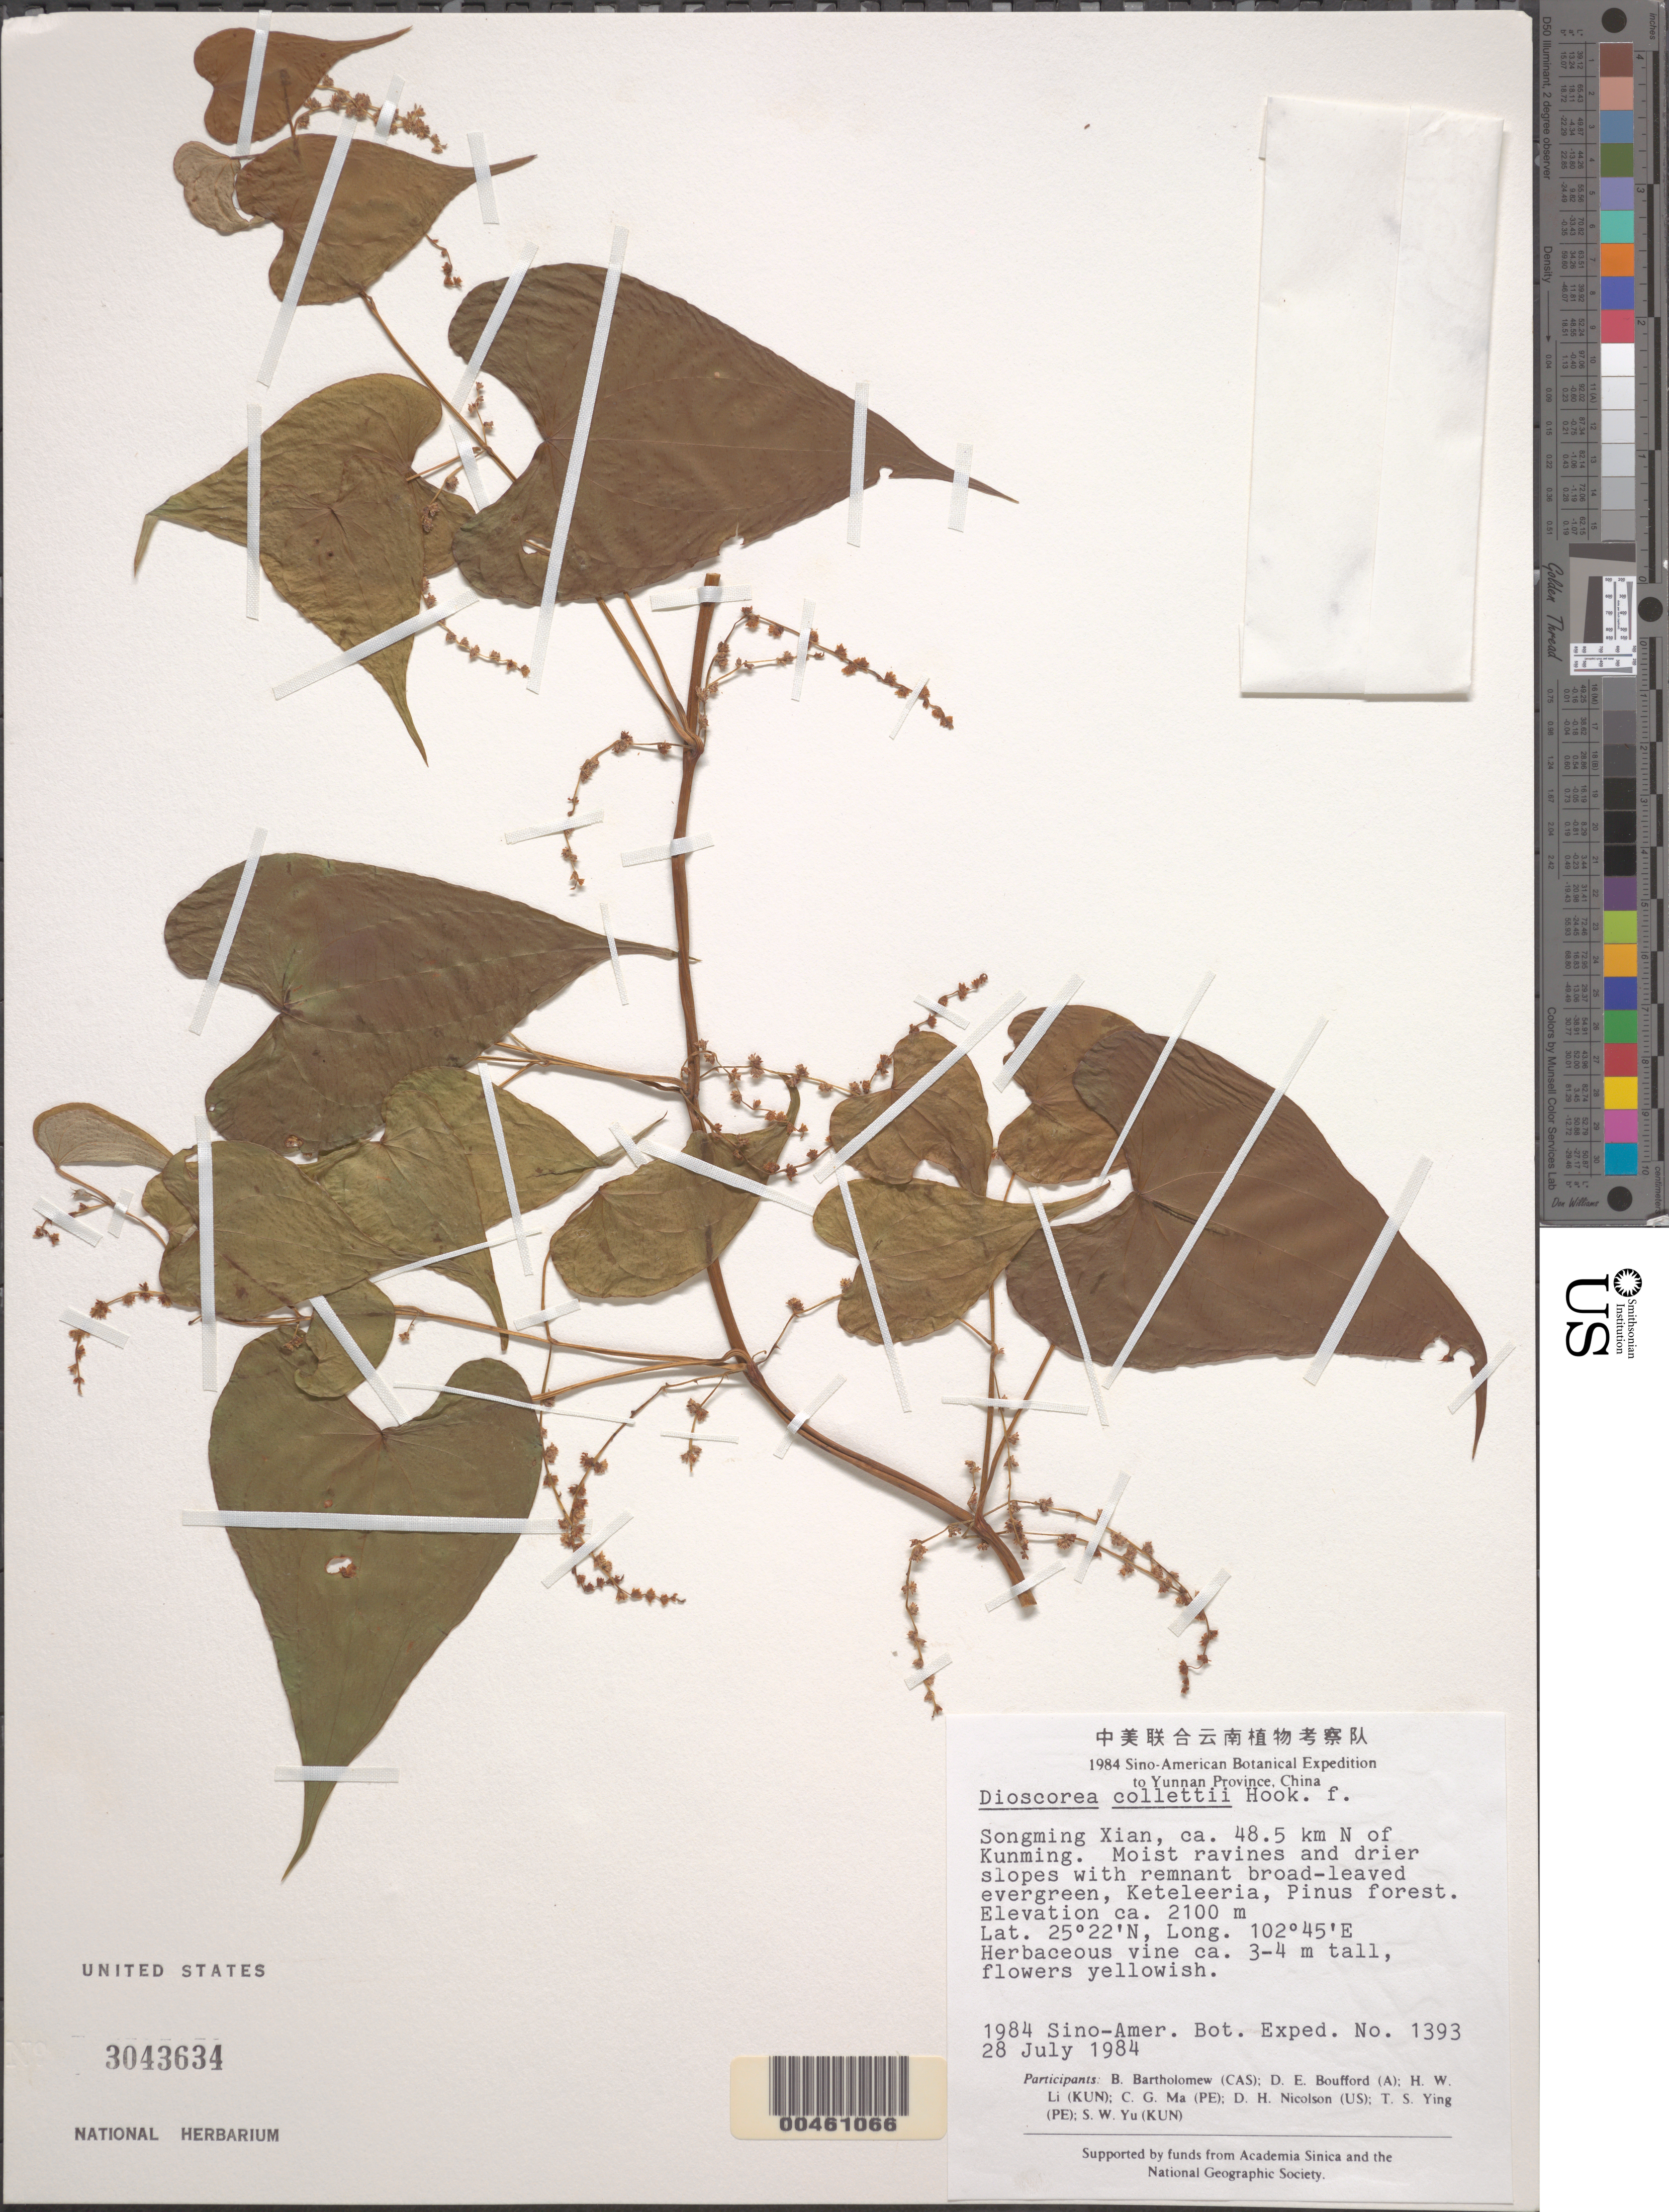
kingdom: Plantae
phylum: Tracheophyta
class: Liliopsida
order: Dioscoreales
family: Dioscoreaceae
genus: Dioscorea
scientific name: Dioscorea collettii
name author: Hook. f.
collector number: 1393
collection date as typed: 28 Jul 1984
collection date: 1984-07-28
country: China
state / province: Yunnan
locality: ca. 48.5 km N of Kunming, Songming District (Songming Xian)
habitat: Herbaceous vine ca. 3-4 m tall, flowers yellowish.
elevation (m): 2100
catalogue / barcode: US 3043634